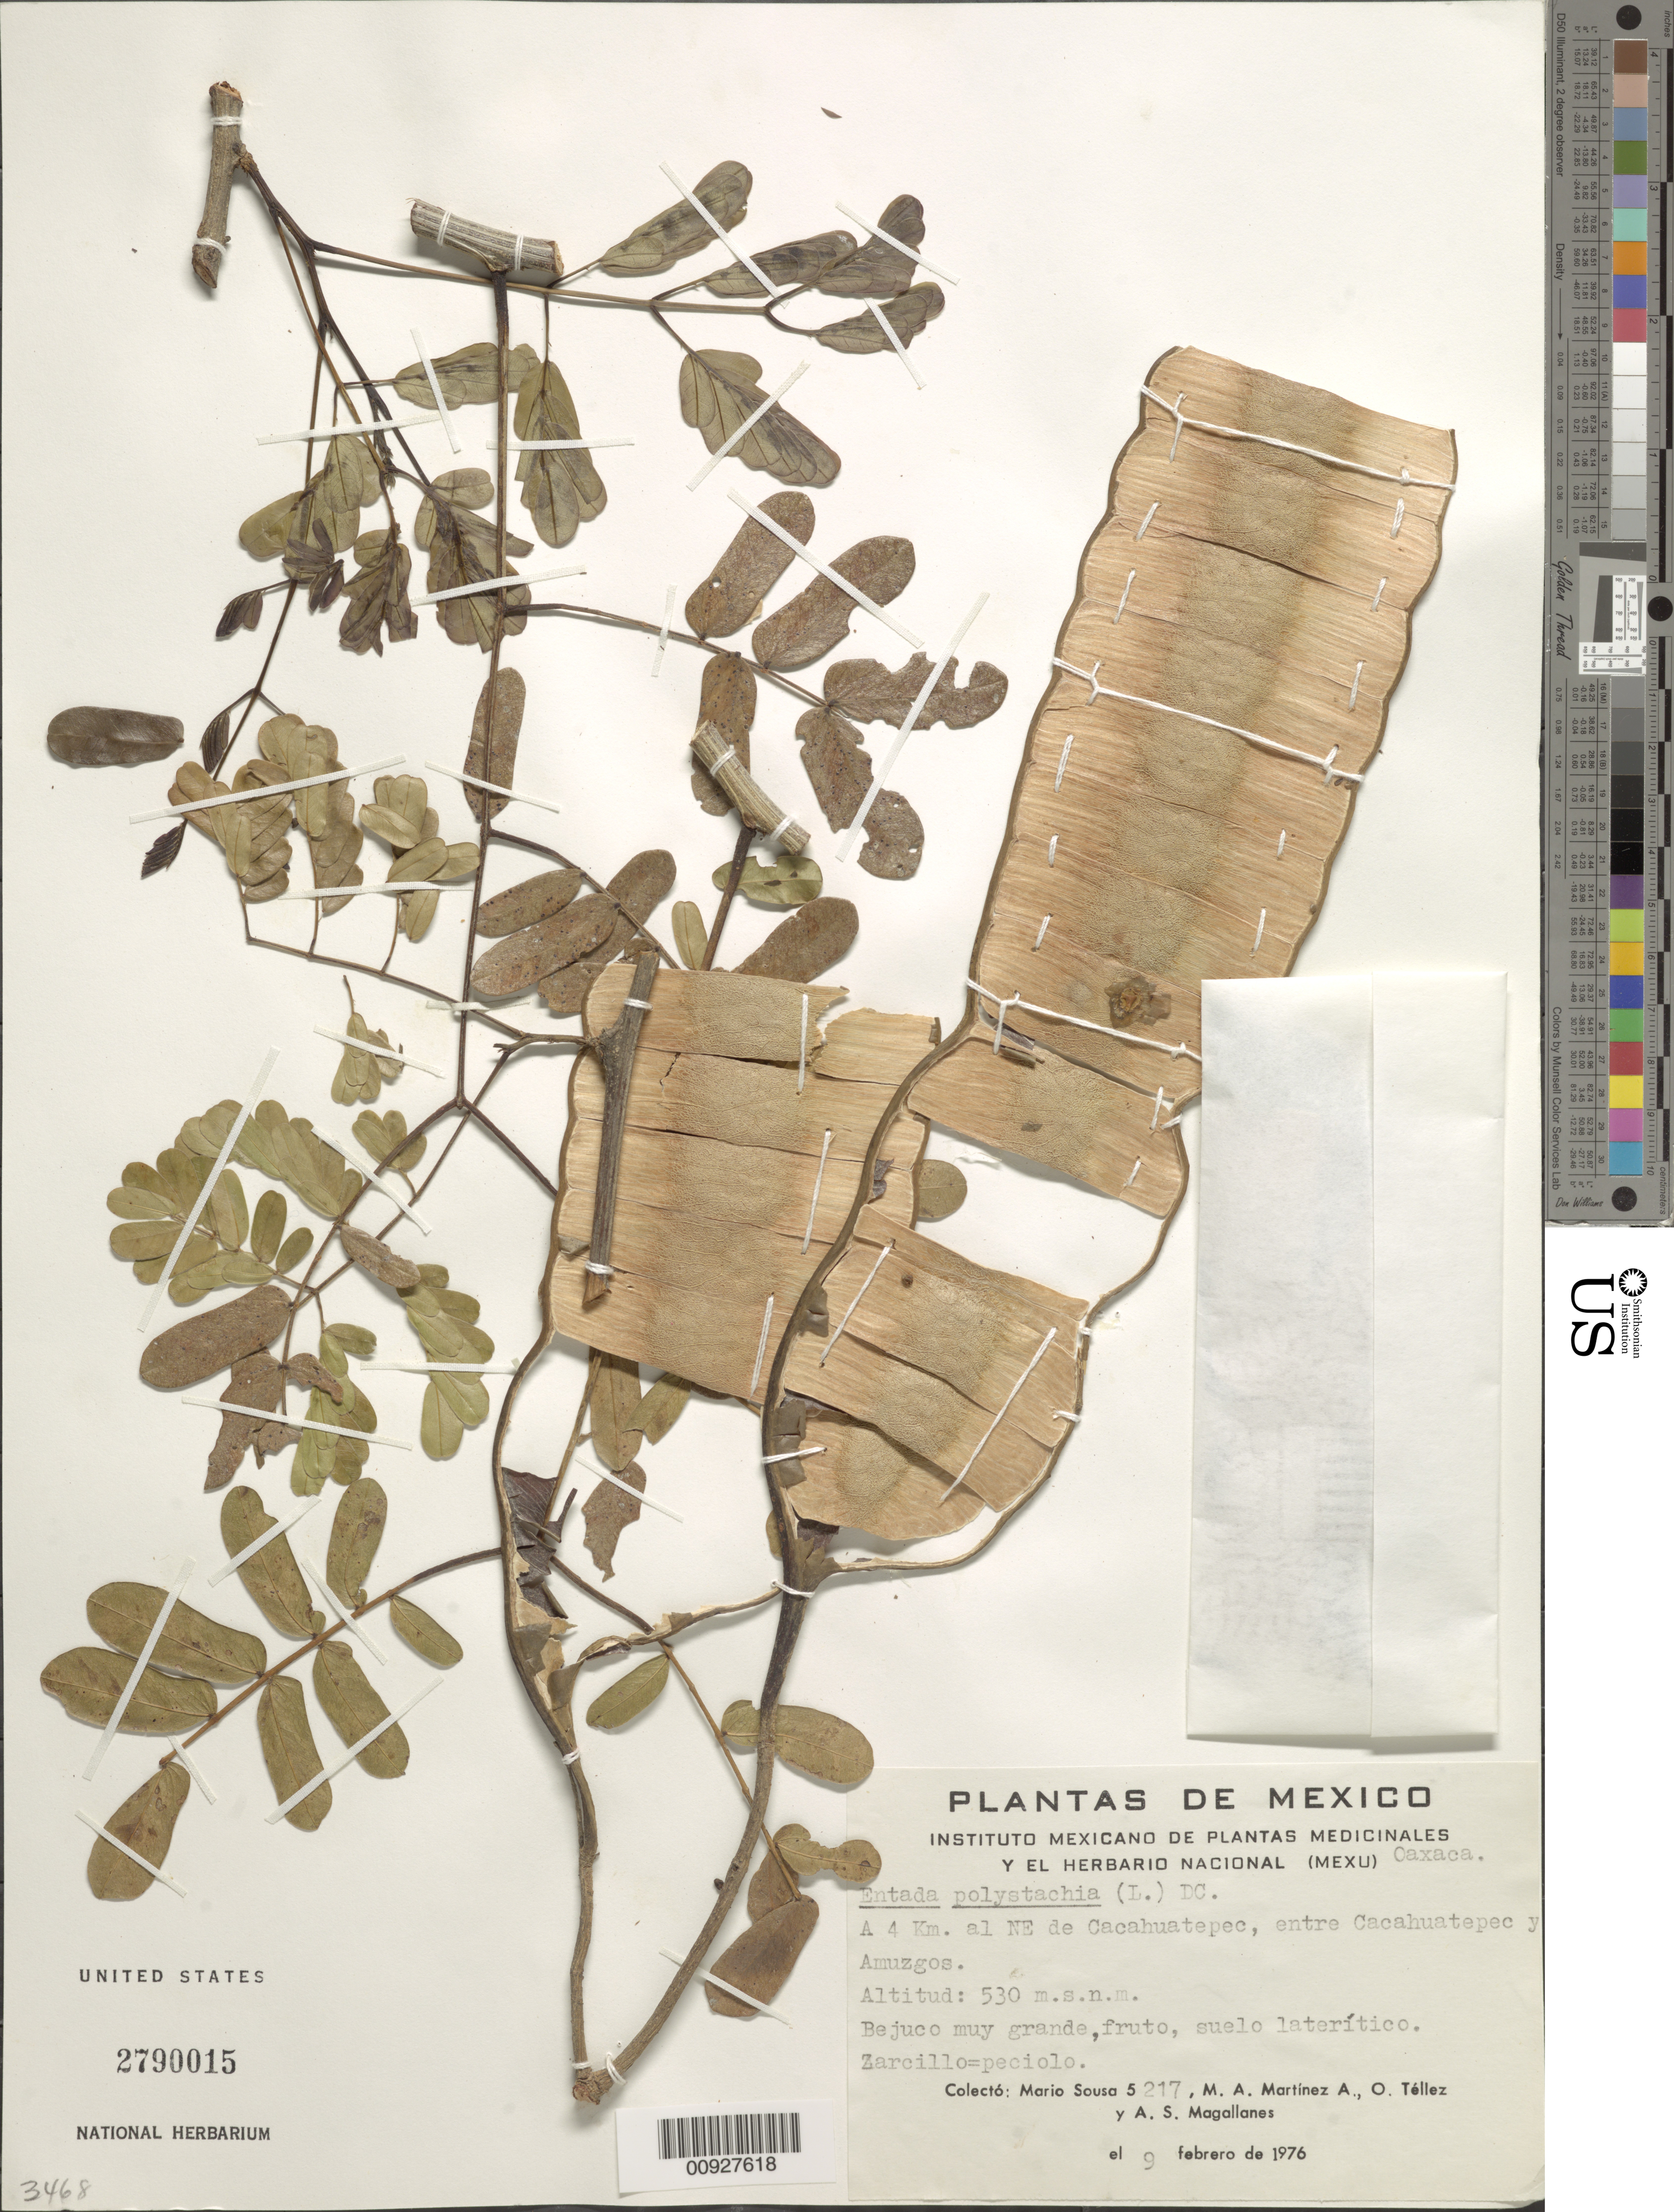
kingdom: Plantae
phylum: Tracheophyta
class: Magnoliopsida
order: Fabales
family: Fabaceae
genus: Entada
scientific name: Entada polystachya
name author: (L.) DC.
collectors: M. Sousa S., M. A. Martínez Alfaro, O. Téllez V. & A. Magallanes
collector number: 5217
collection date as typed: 09 Feb 1976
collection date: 1976-02-09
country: Mexico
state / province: Oaxaca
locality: A 4 km. al NE de Cacahuatepec, entre Cacahuatepec y Amuzgos.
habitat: Suelo laterítico.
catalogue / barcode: US 2790015